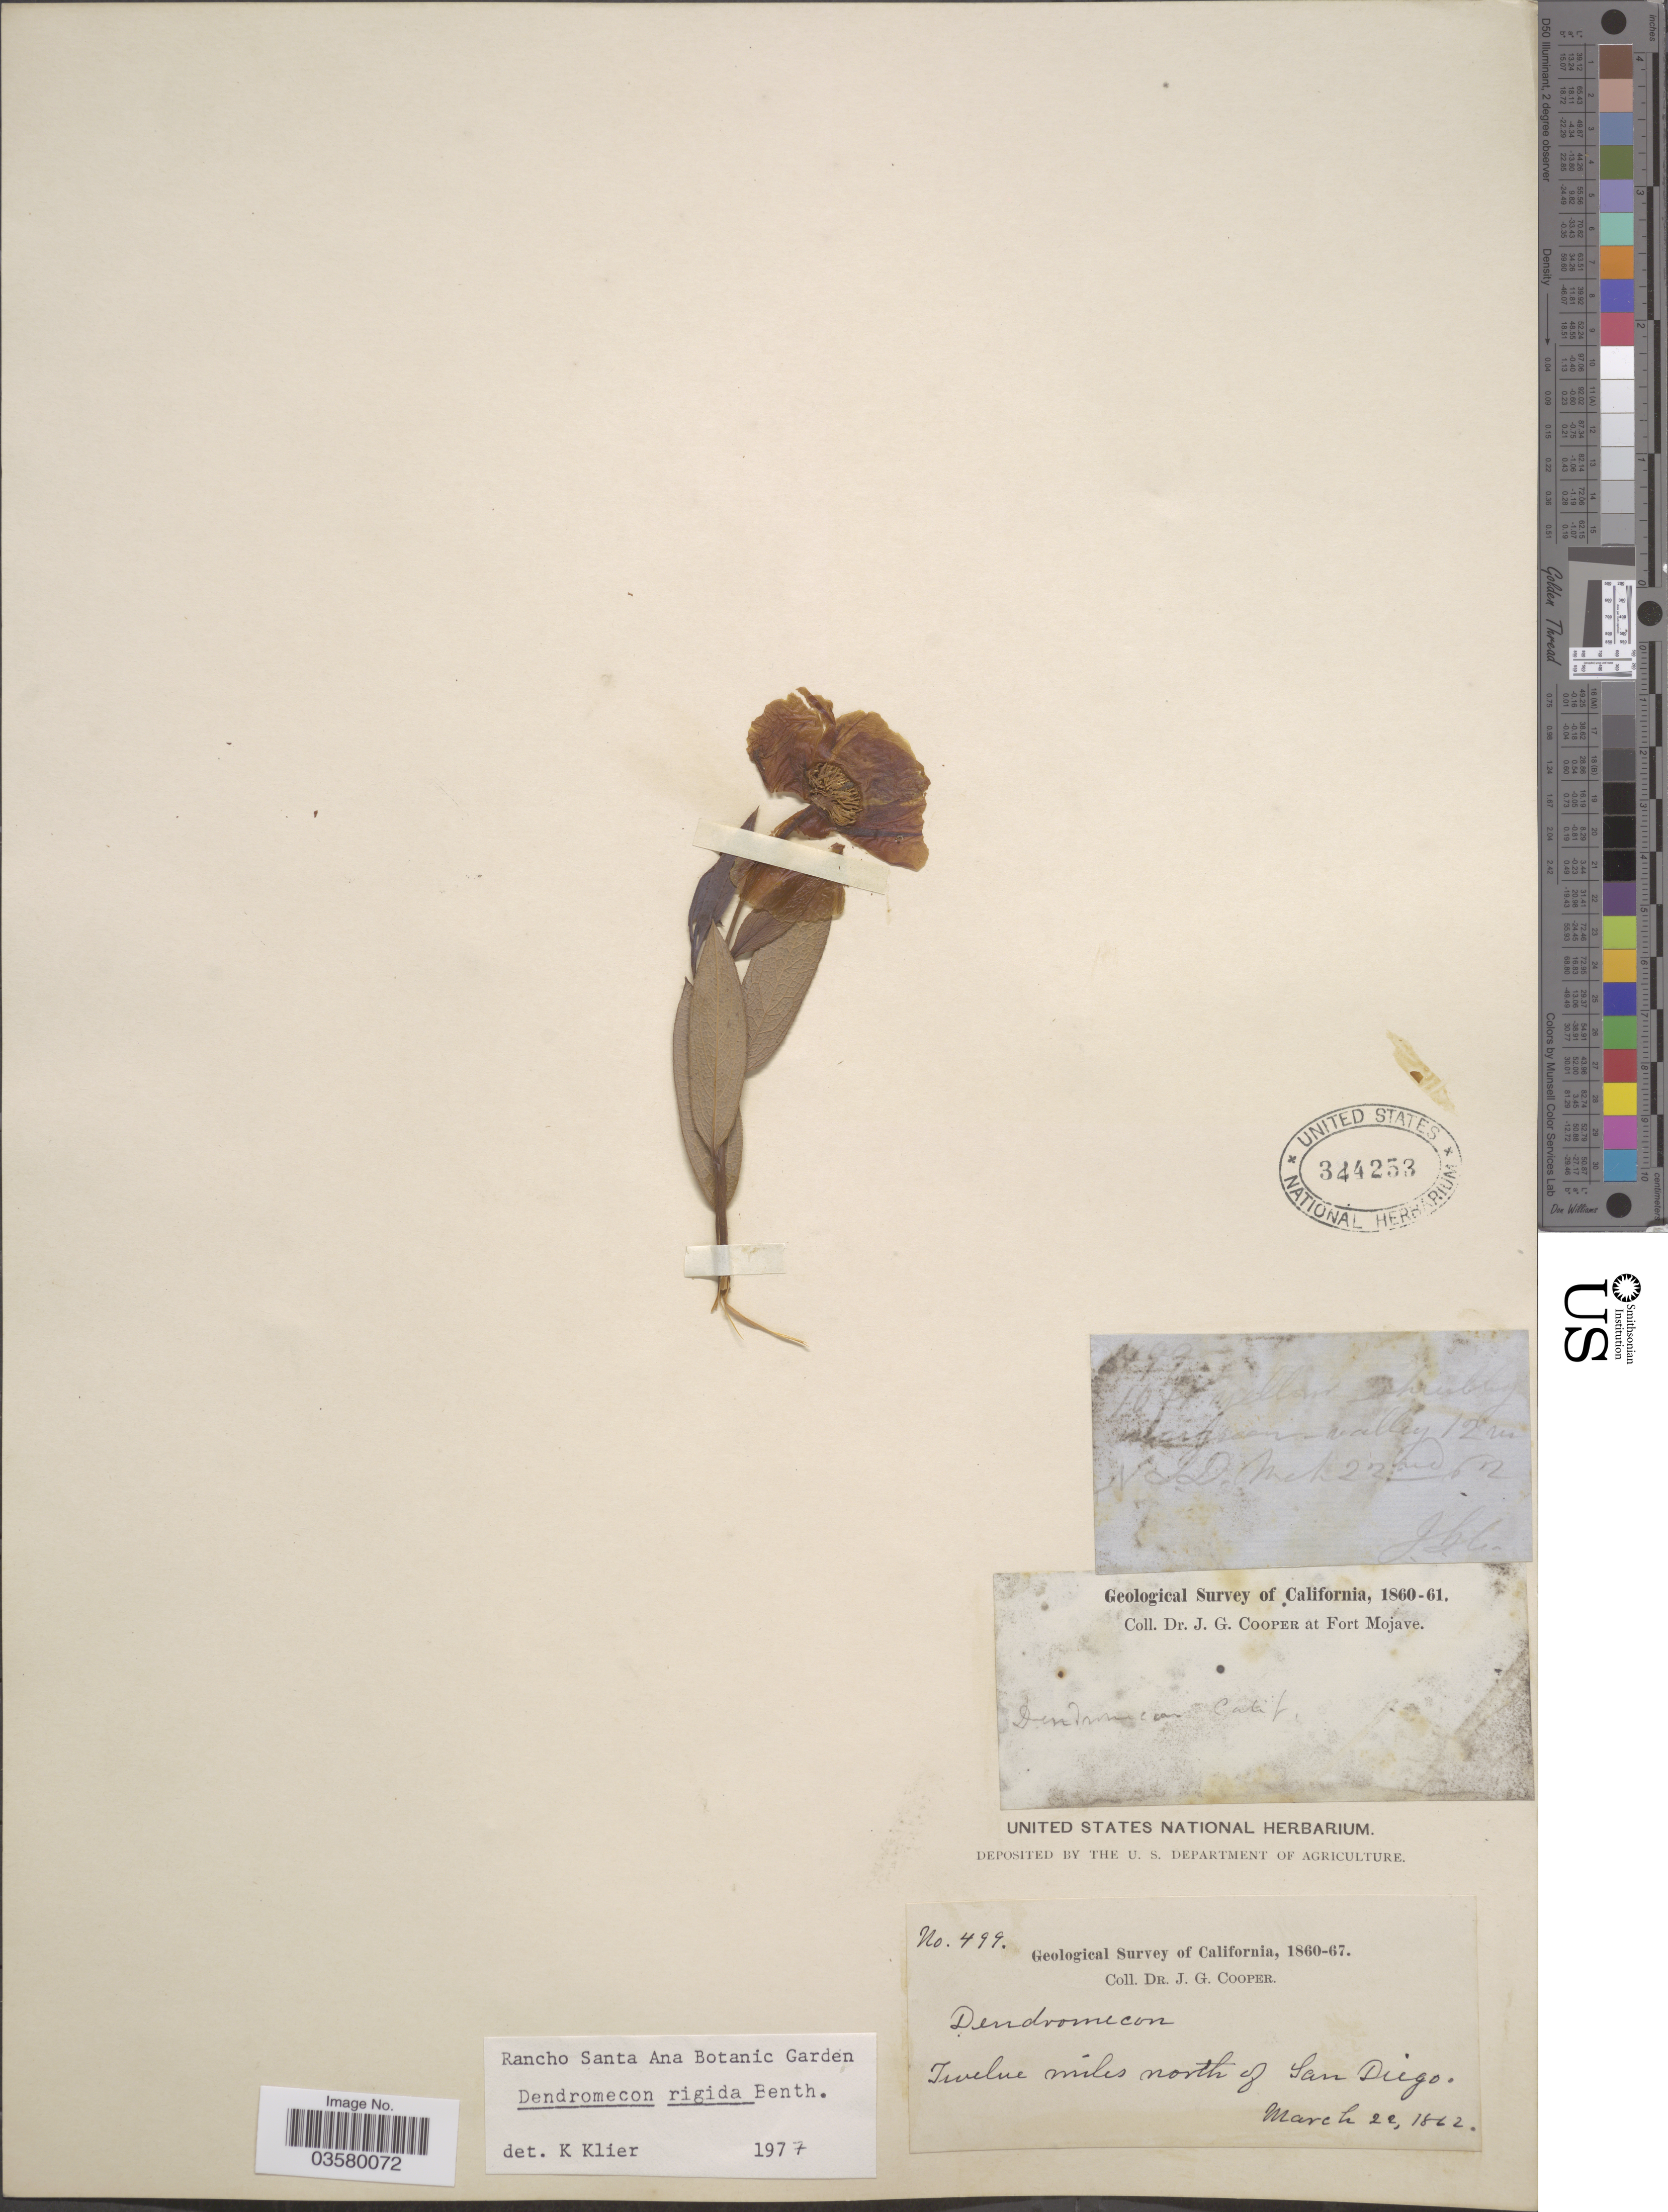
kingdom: Plantae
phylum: Tracheophyta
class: Magnoliopsida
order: Ranunculales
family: Papaveraceae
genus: Dendromecon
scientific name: Dendromecon rigida subsp. rigida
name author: Benth.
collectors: J. G. Cooper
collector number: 499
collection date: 1862-03-22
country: United States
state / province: California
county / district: San Diego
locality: Twelve miles north of San Diego.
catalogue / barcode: US 344253